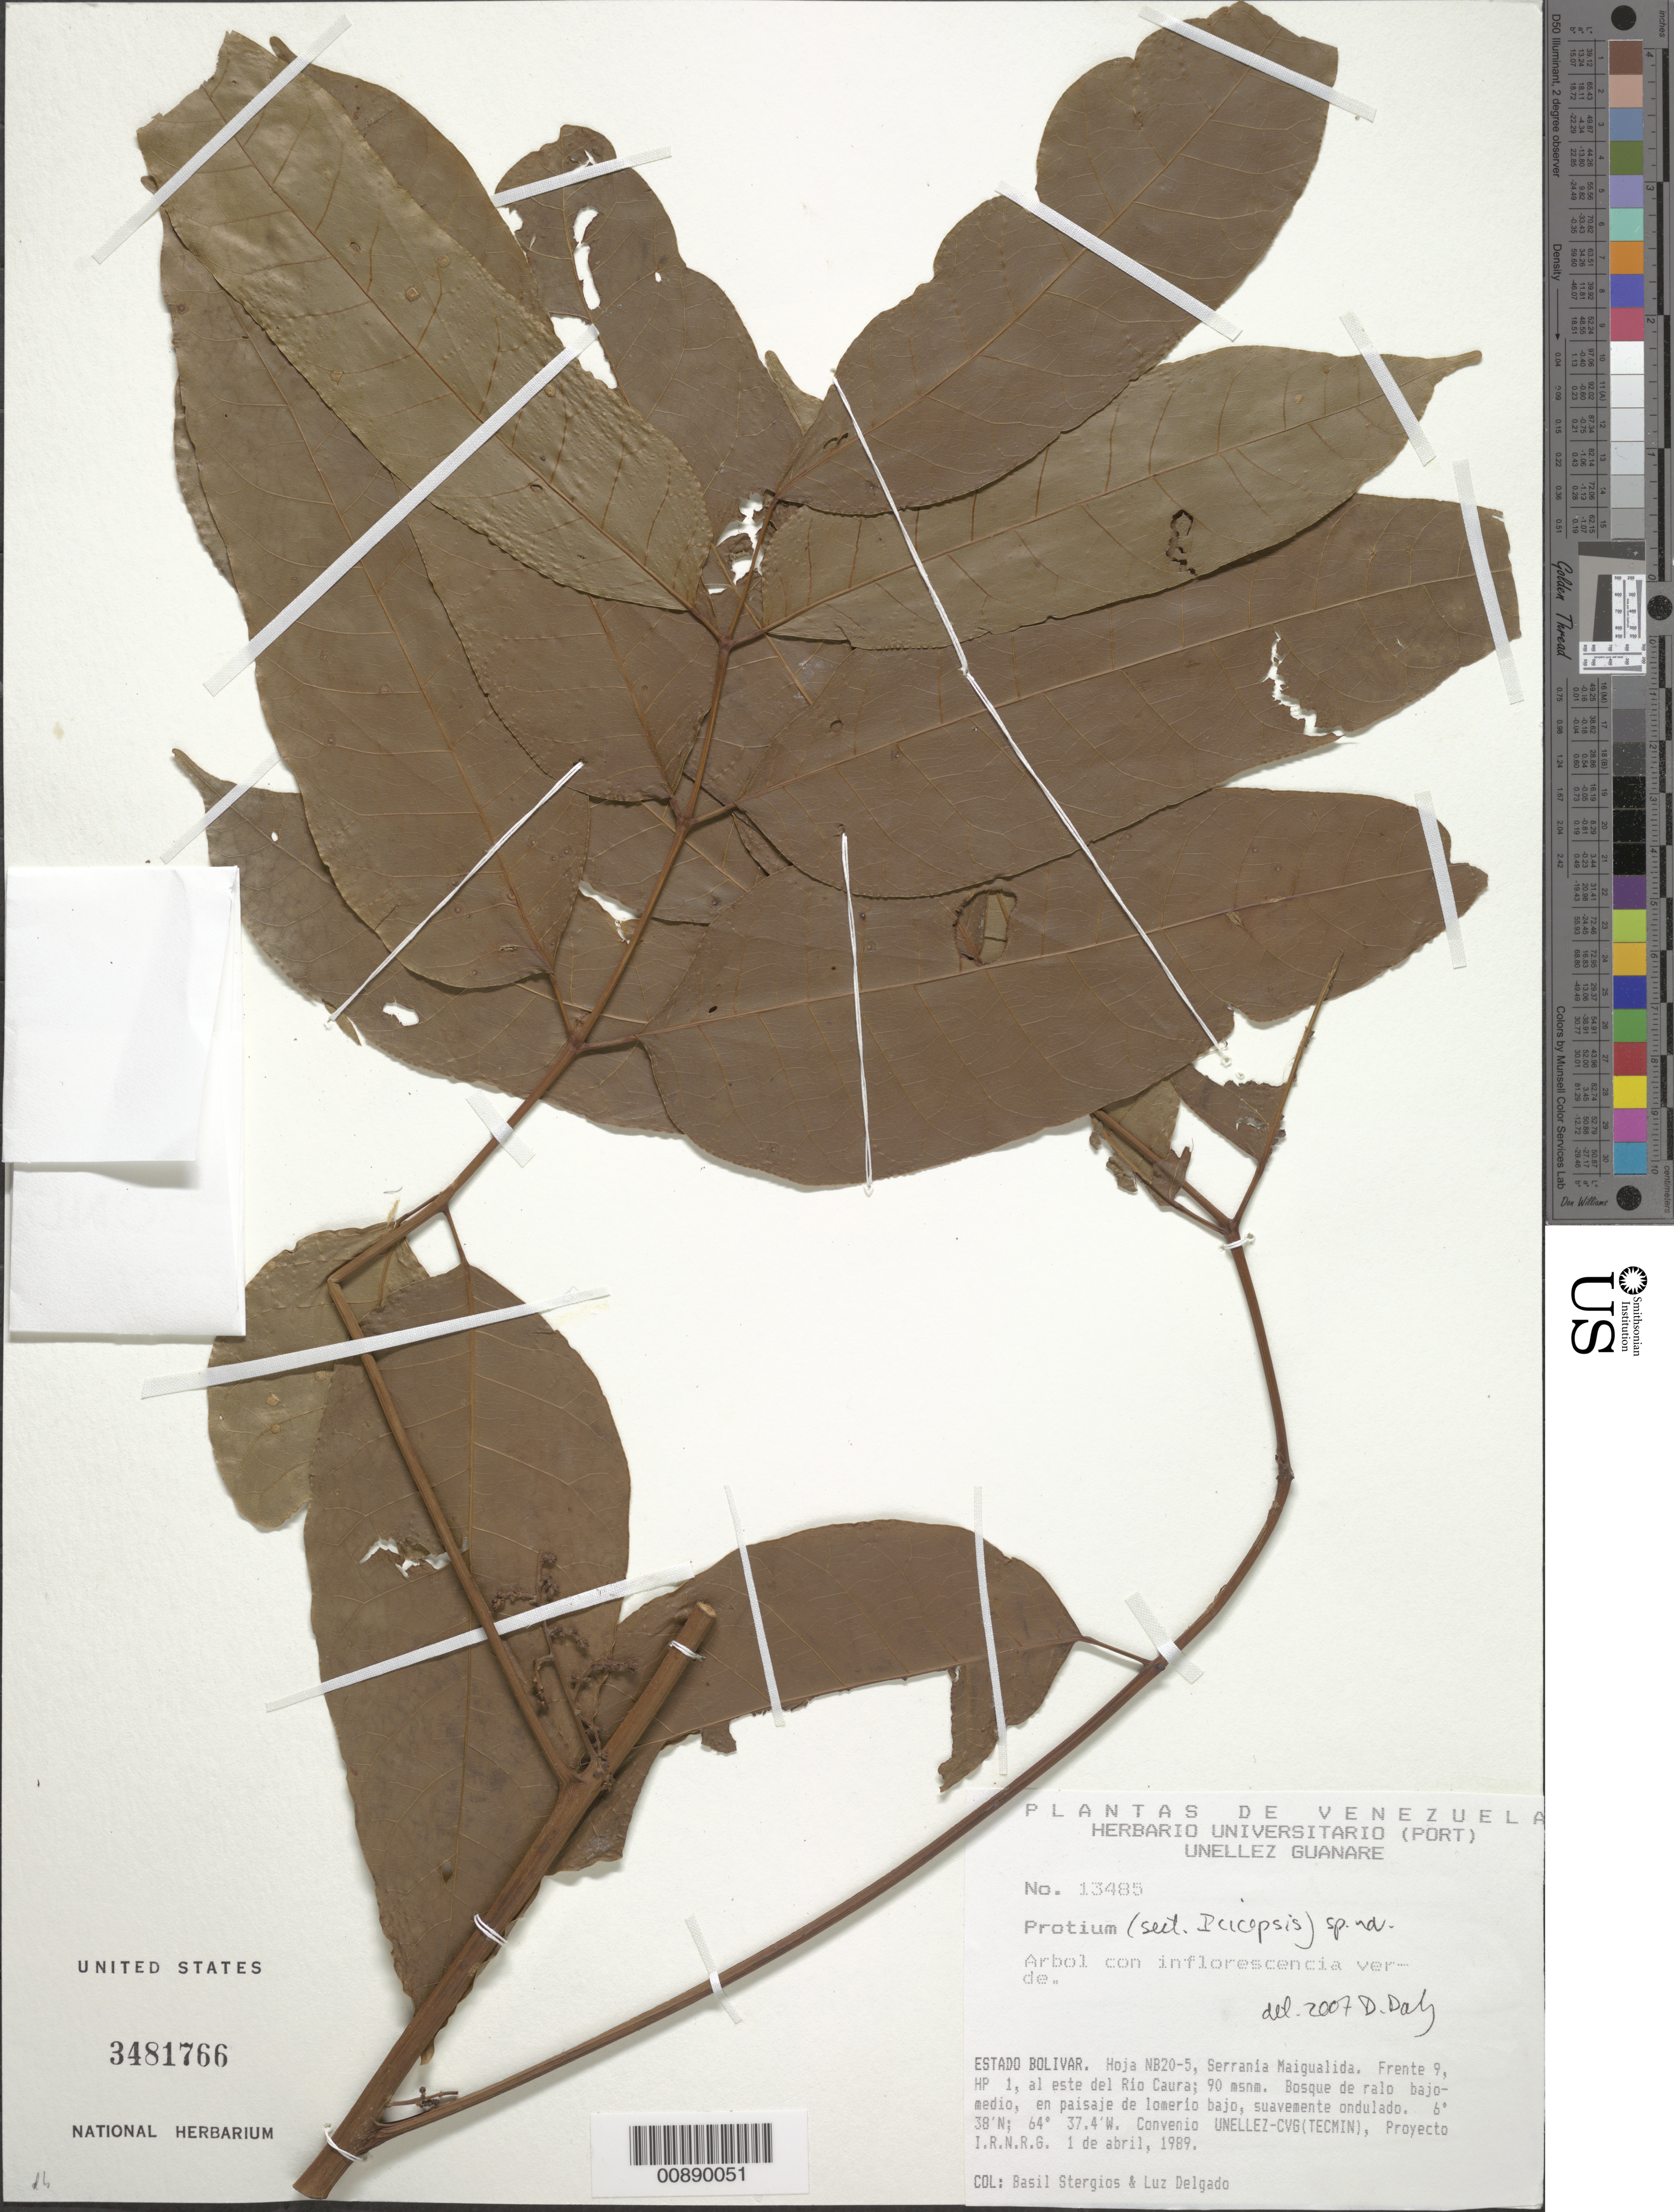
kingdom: Plantae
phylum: Tracheophyta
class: Magnoliopsida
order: Sapindales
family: Burseraceae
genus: Protium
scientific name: Protium sp. nov.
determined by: Daly, D. C.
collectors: B. G. Stergios & L. Delgado V.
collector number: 13485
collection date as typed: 1-Apr-89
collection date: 1989-04-01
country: Venezuela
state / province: Bolívar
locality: Serrania Maigualida, E del río Caura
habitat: Bosque de ralo bajo medio, en paisaje de lomerio bajo, suavemente ondulado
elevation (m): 90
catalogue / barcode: US 3481766